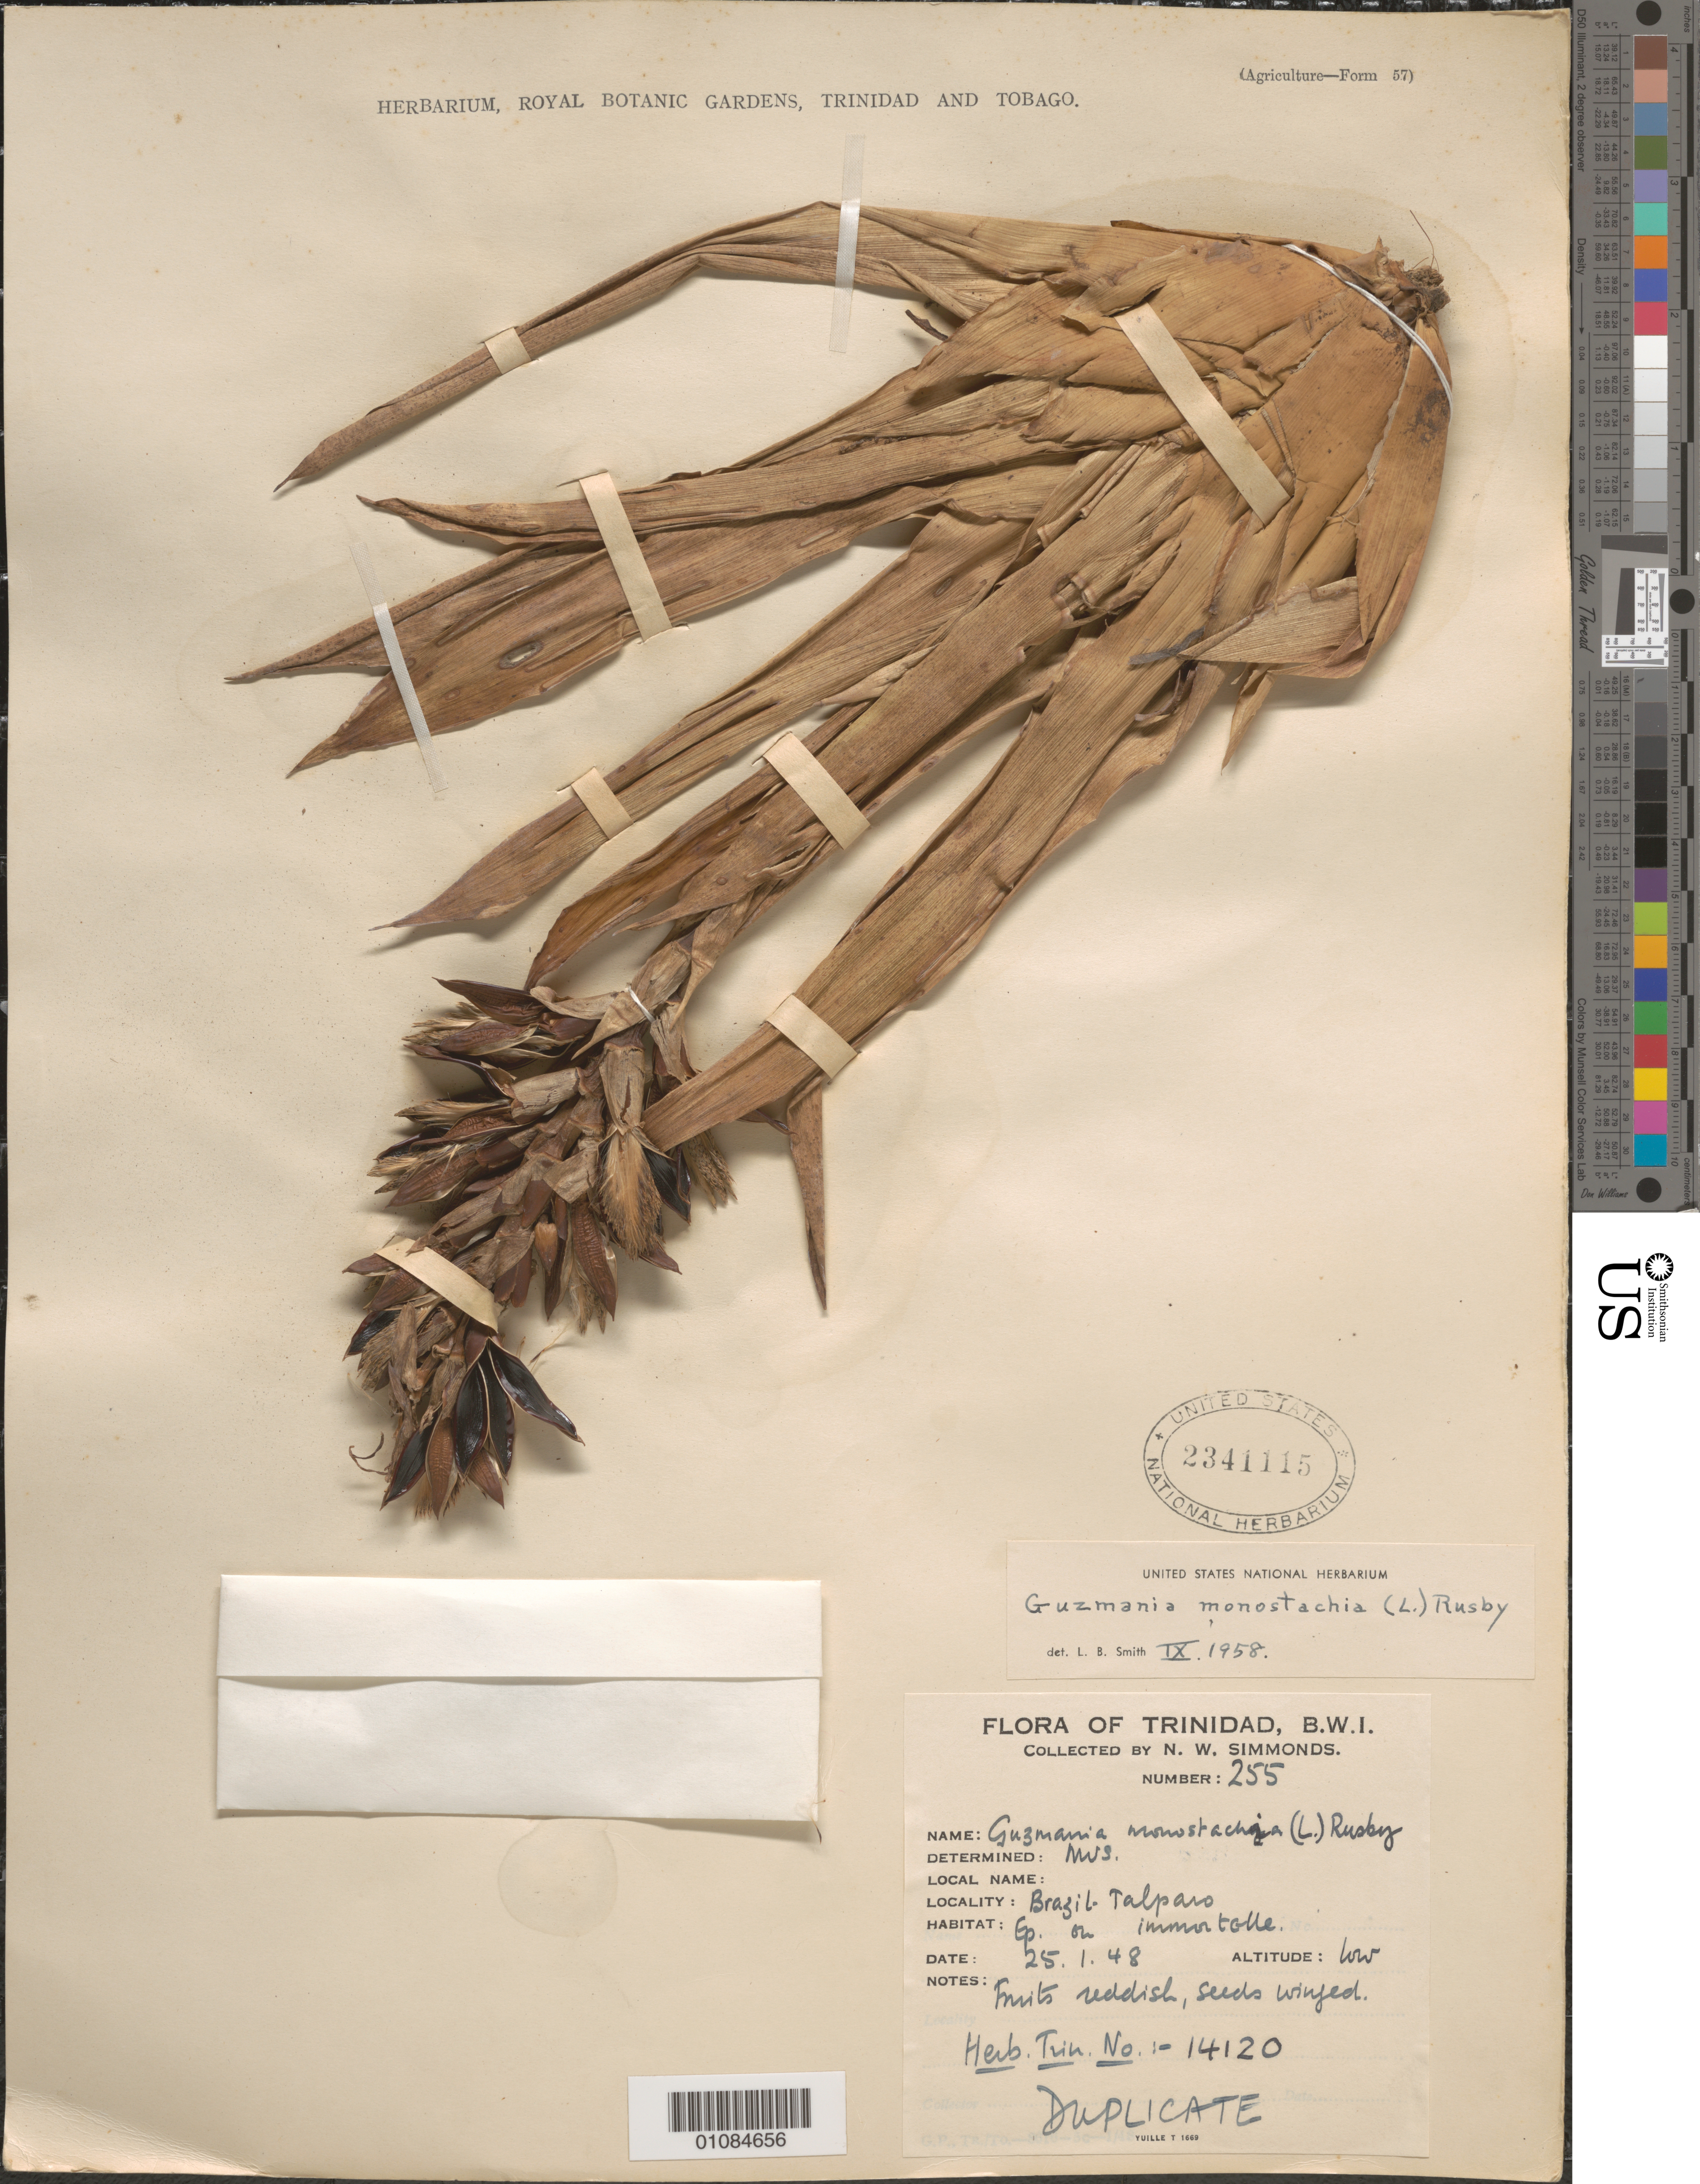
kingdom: Plantae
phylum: Tracheophyta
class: Liliopsida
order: Poales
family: Bromeliaceae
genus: Guzmania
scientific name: Guzmania monostachia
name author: (L.) Rusby ex Mez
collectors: N. W. Simmonds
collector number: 255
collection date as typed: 25 Jan 1948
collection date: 1948-01-25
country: Trinidad and Tobago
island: Trinidad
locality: Brazil-Talparo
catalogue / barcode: US 2341115